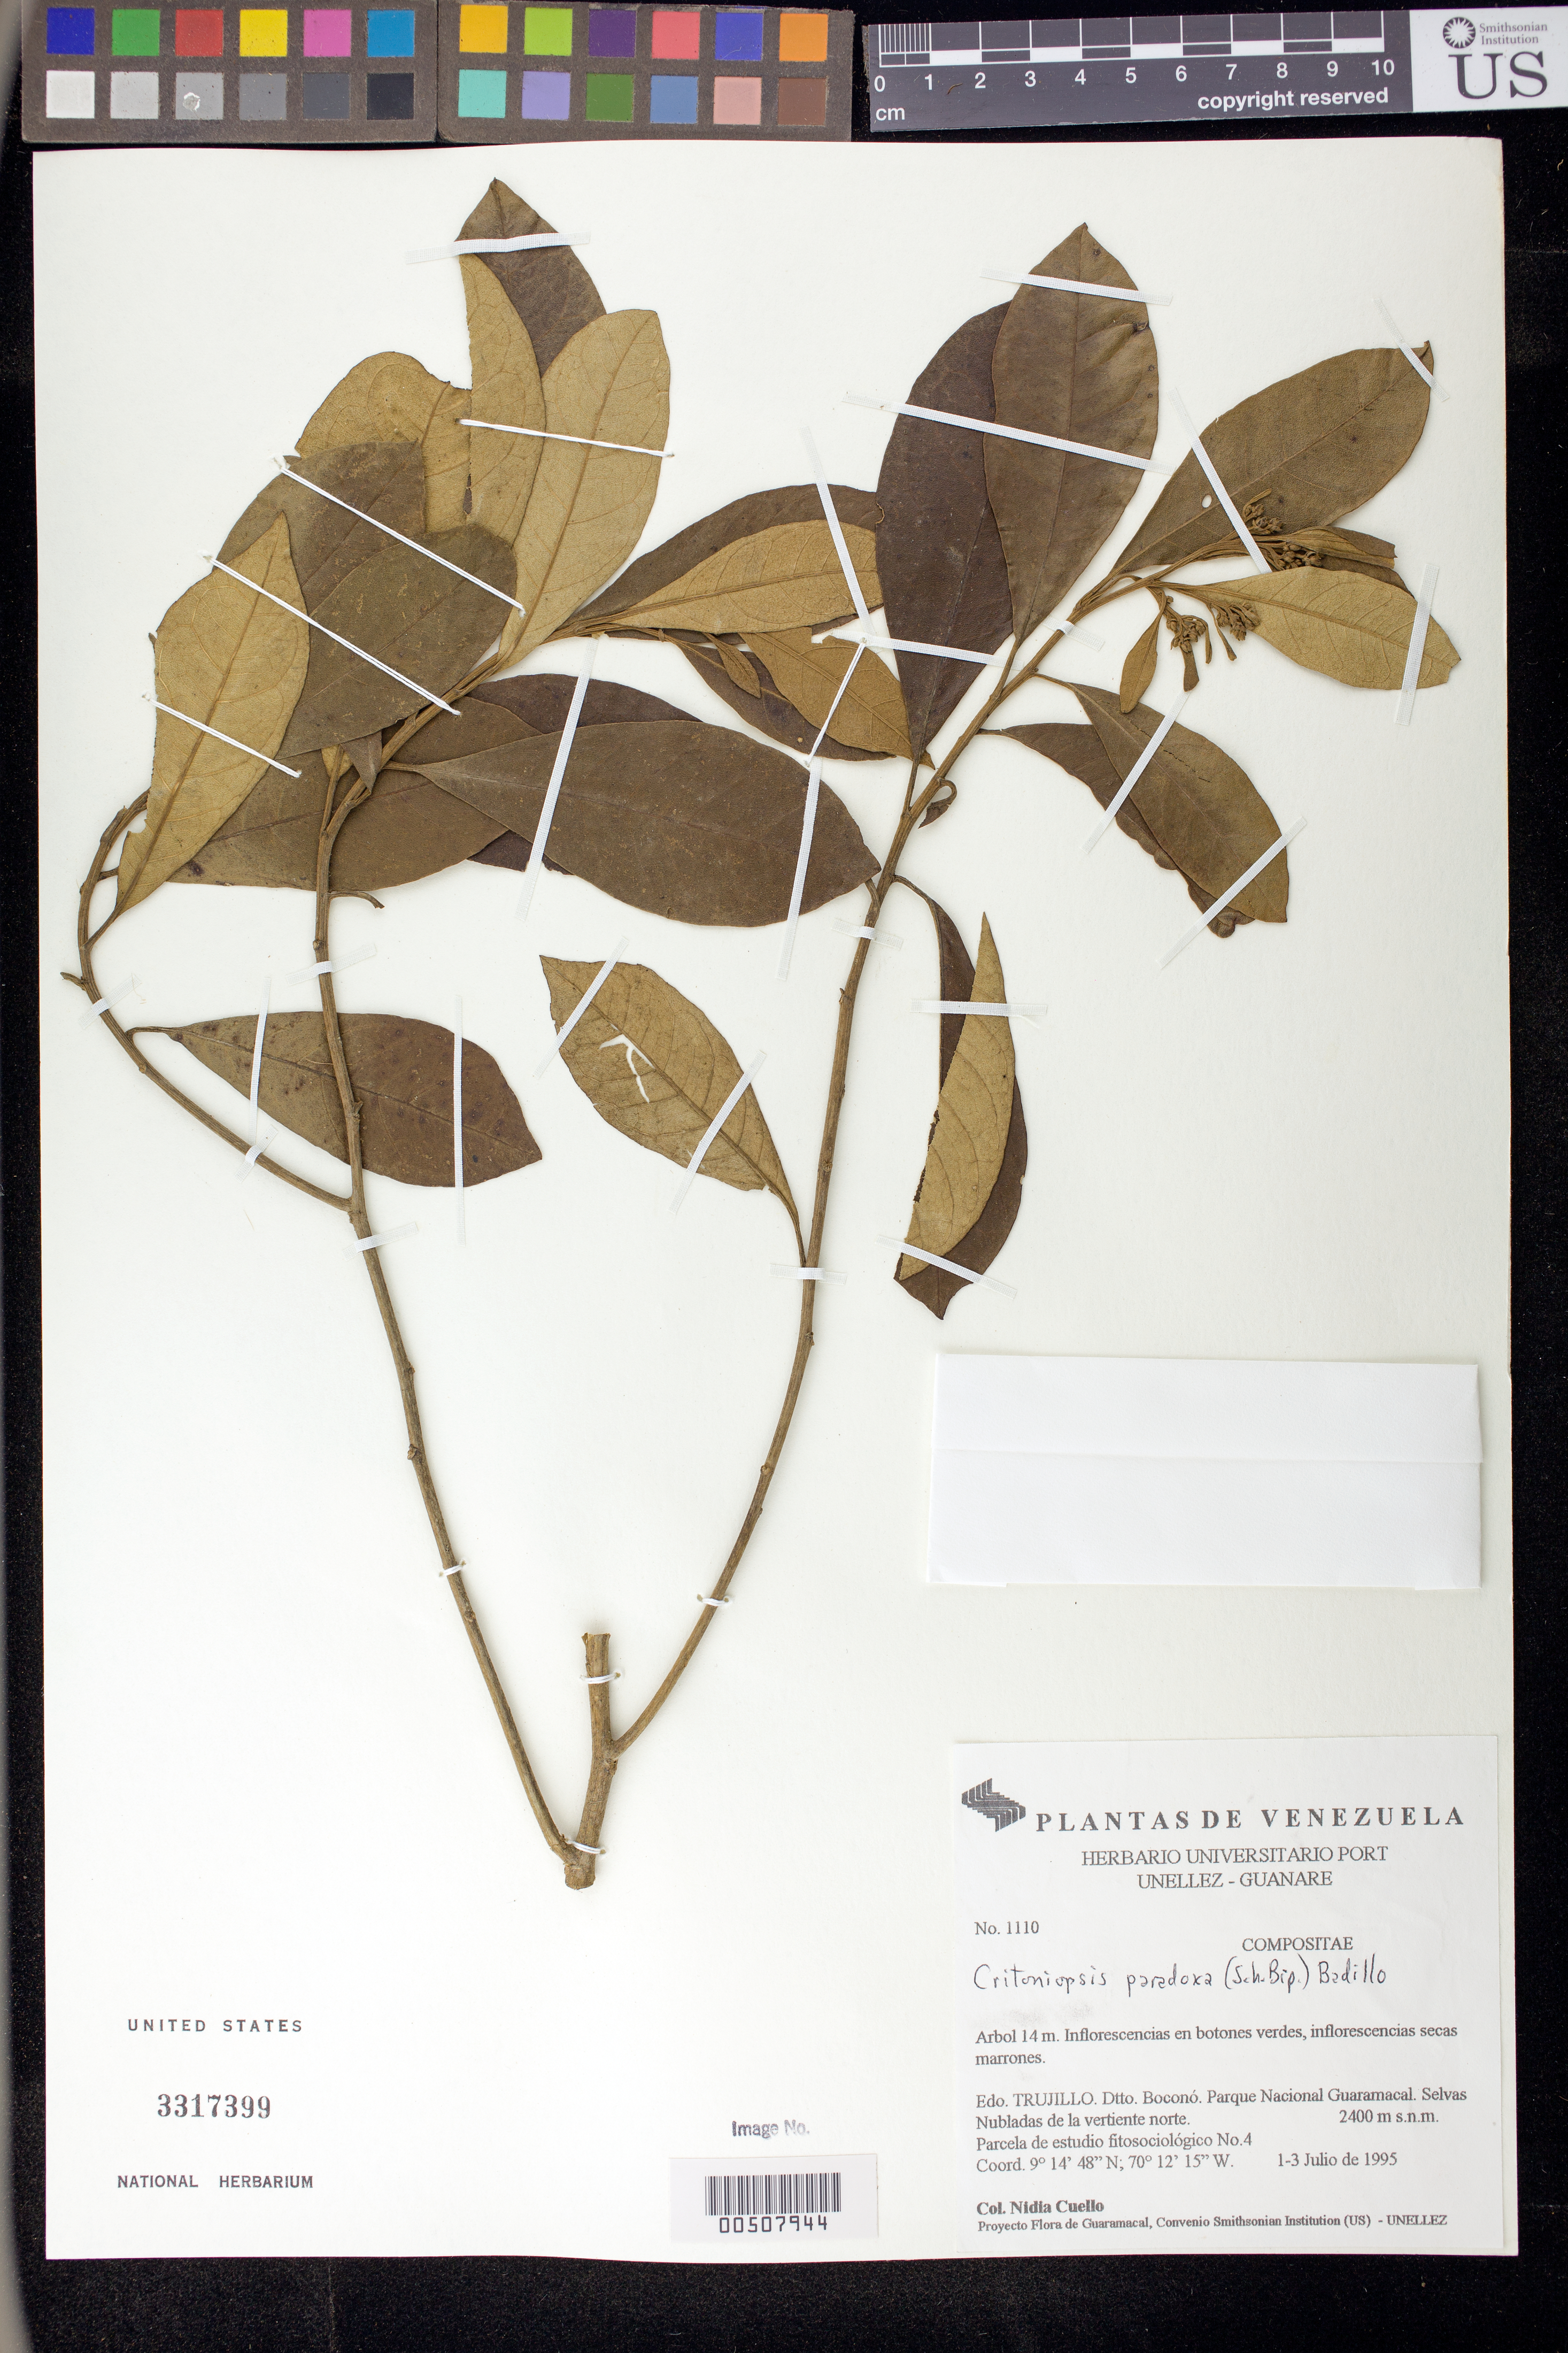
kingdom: Plantae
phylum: Tracheophyta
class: Magnoliopsida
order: Asterales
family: Asteraceae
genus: Critoniopsis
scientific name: Critoniopsis paradoxa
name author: (Sch. Bip.) V.M. Badillo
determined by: Robinson, Harold E., (US)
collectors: N. L. Cuello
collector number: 1110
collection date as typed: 01 Jul 1995 to 03 Jul 1995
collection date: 1995-07-01/1995-07-03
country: Venezuela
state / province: Trujillo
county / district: Boconó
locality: Parque Nacional Guaramacal. Vertiente N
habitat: Selvas Nubladas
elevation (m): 2400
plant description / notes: MO, MY, PORT, US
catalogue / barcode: US 3317399